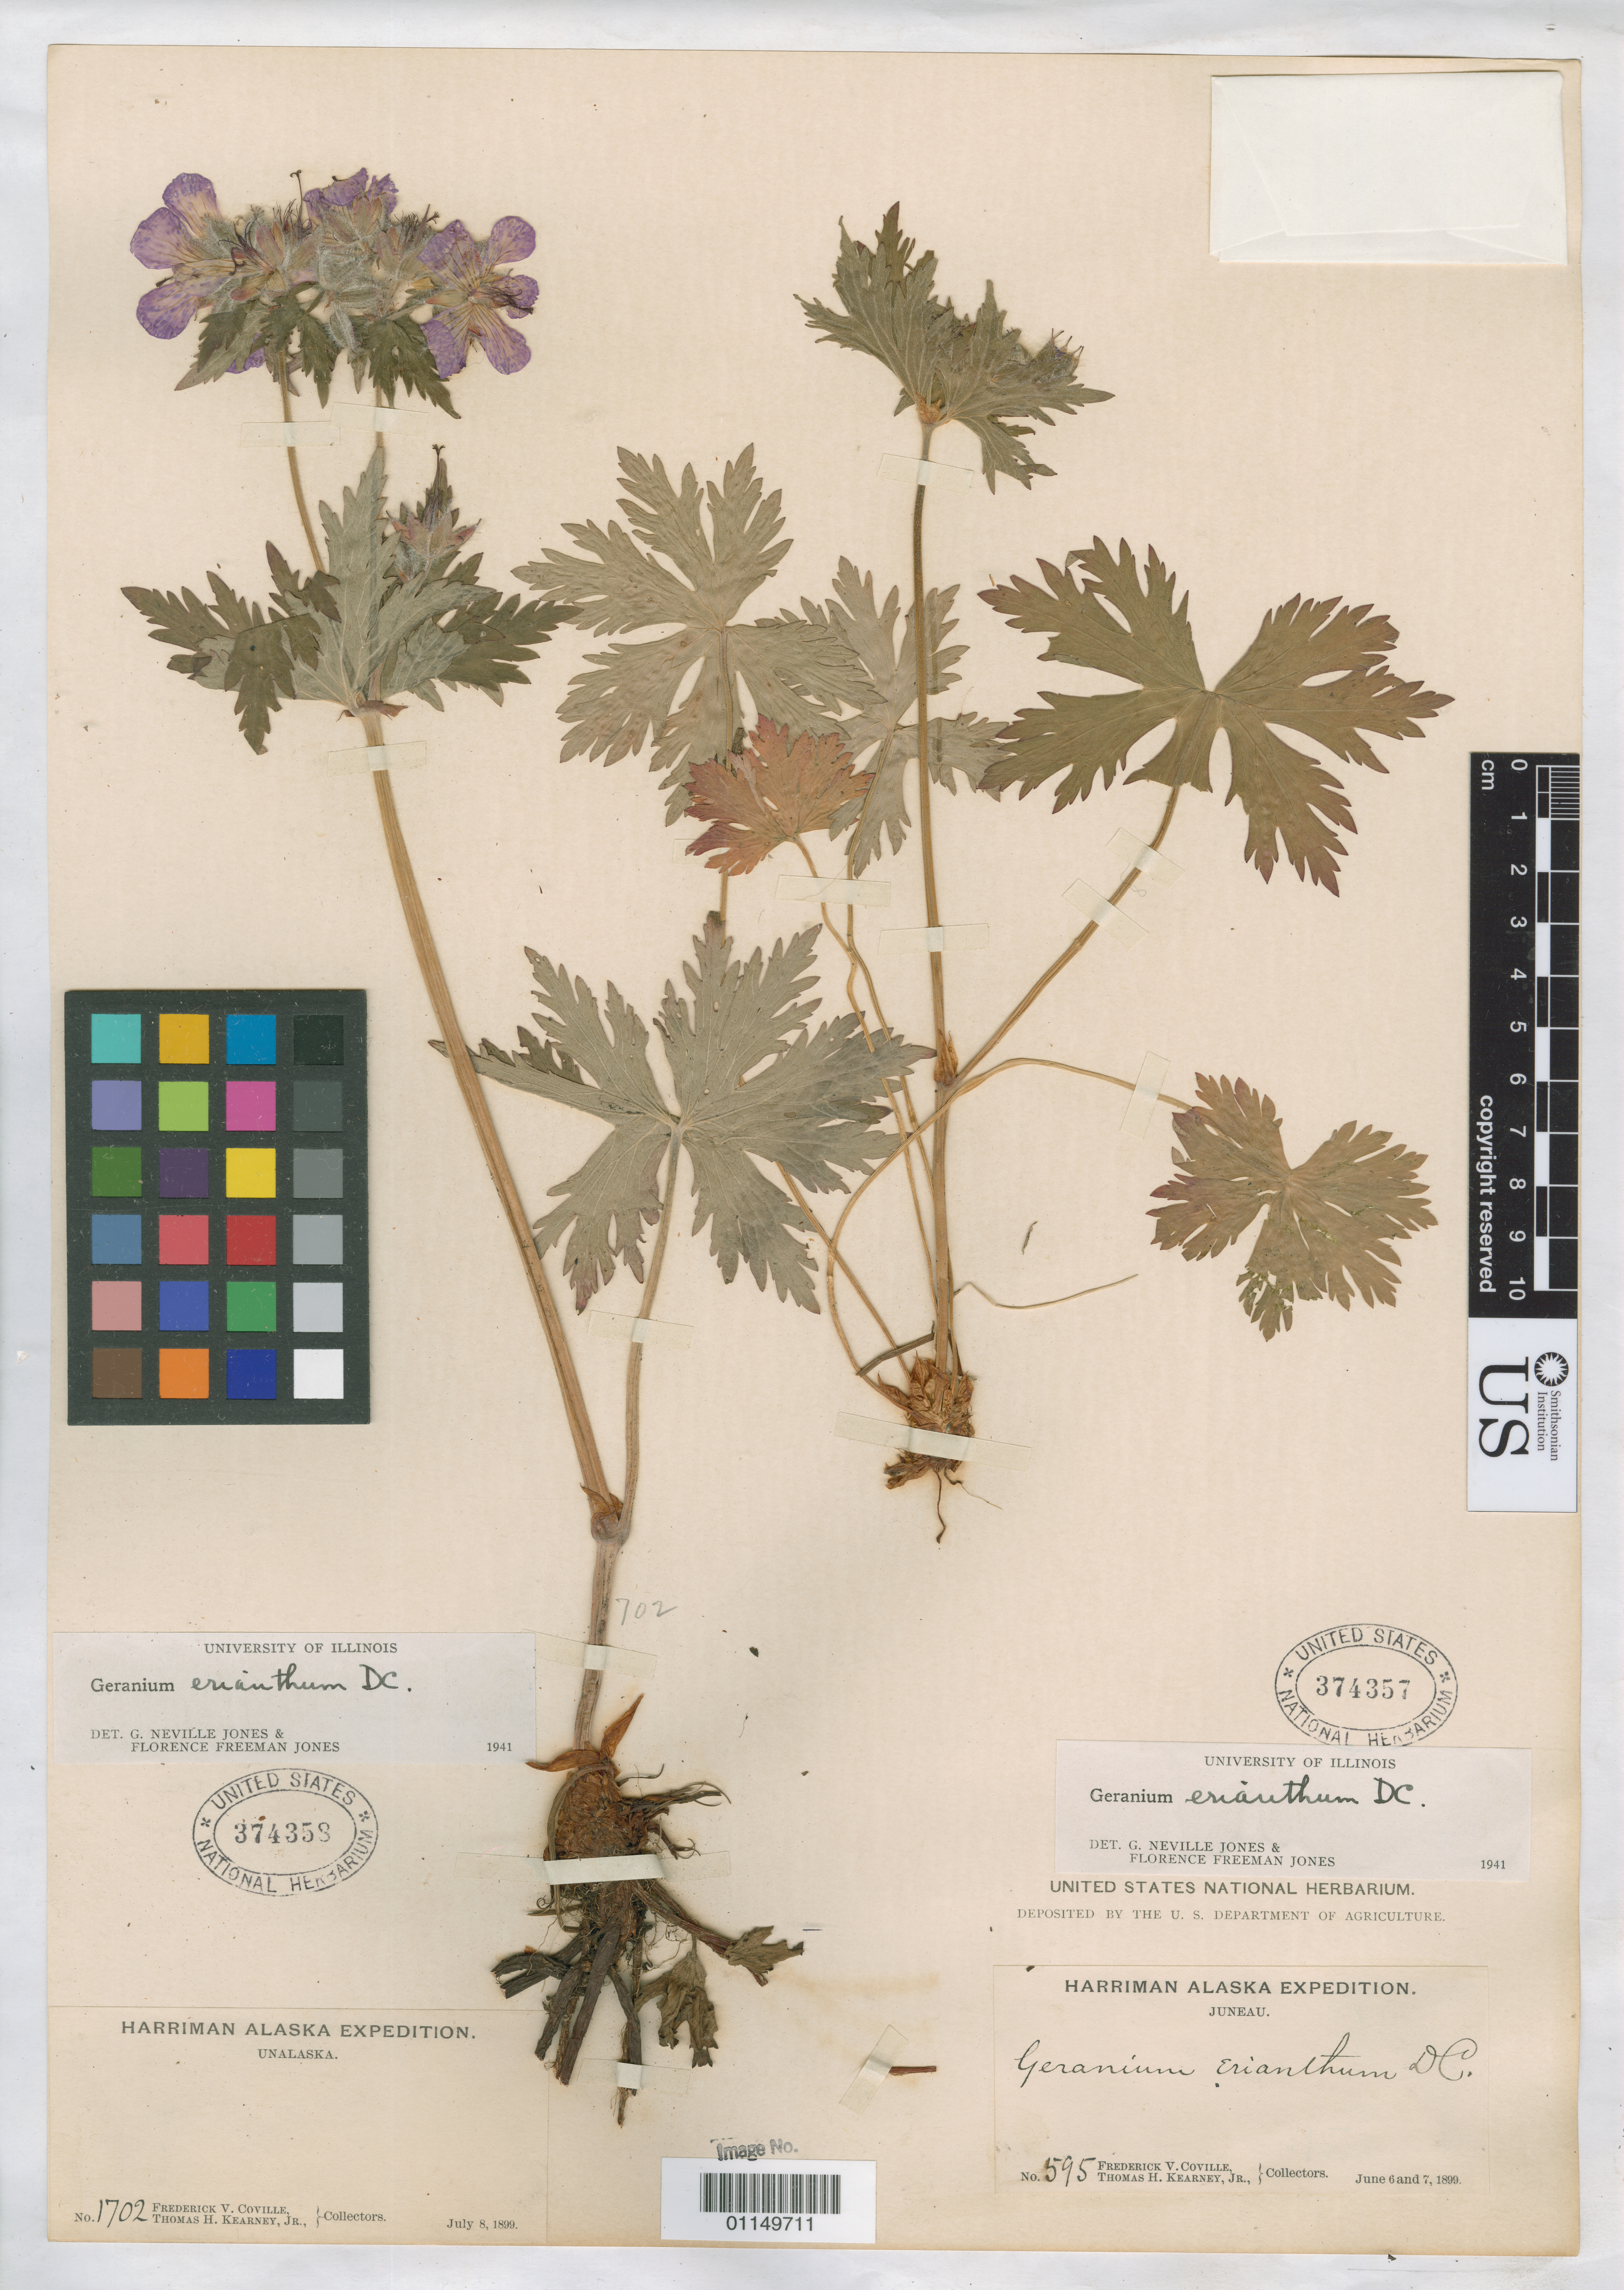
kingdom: Plantae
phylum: Tracheophyta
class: Magnoliopsida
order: Geraniales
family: Geraniaceae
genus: Geranium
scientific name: Geranium erianthum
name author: DC.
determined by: Jones, G. N.; Jones, F. F.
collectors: F. V. Coville & T. H. Kearney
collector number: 1702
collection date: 1899-07-08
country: United States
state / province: Alaska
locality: Unalaska.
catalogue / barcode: US 374358-2